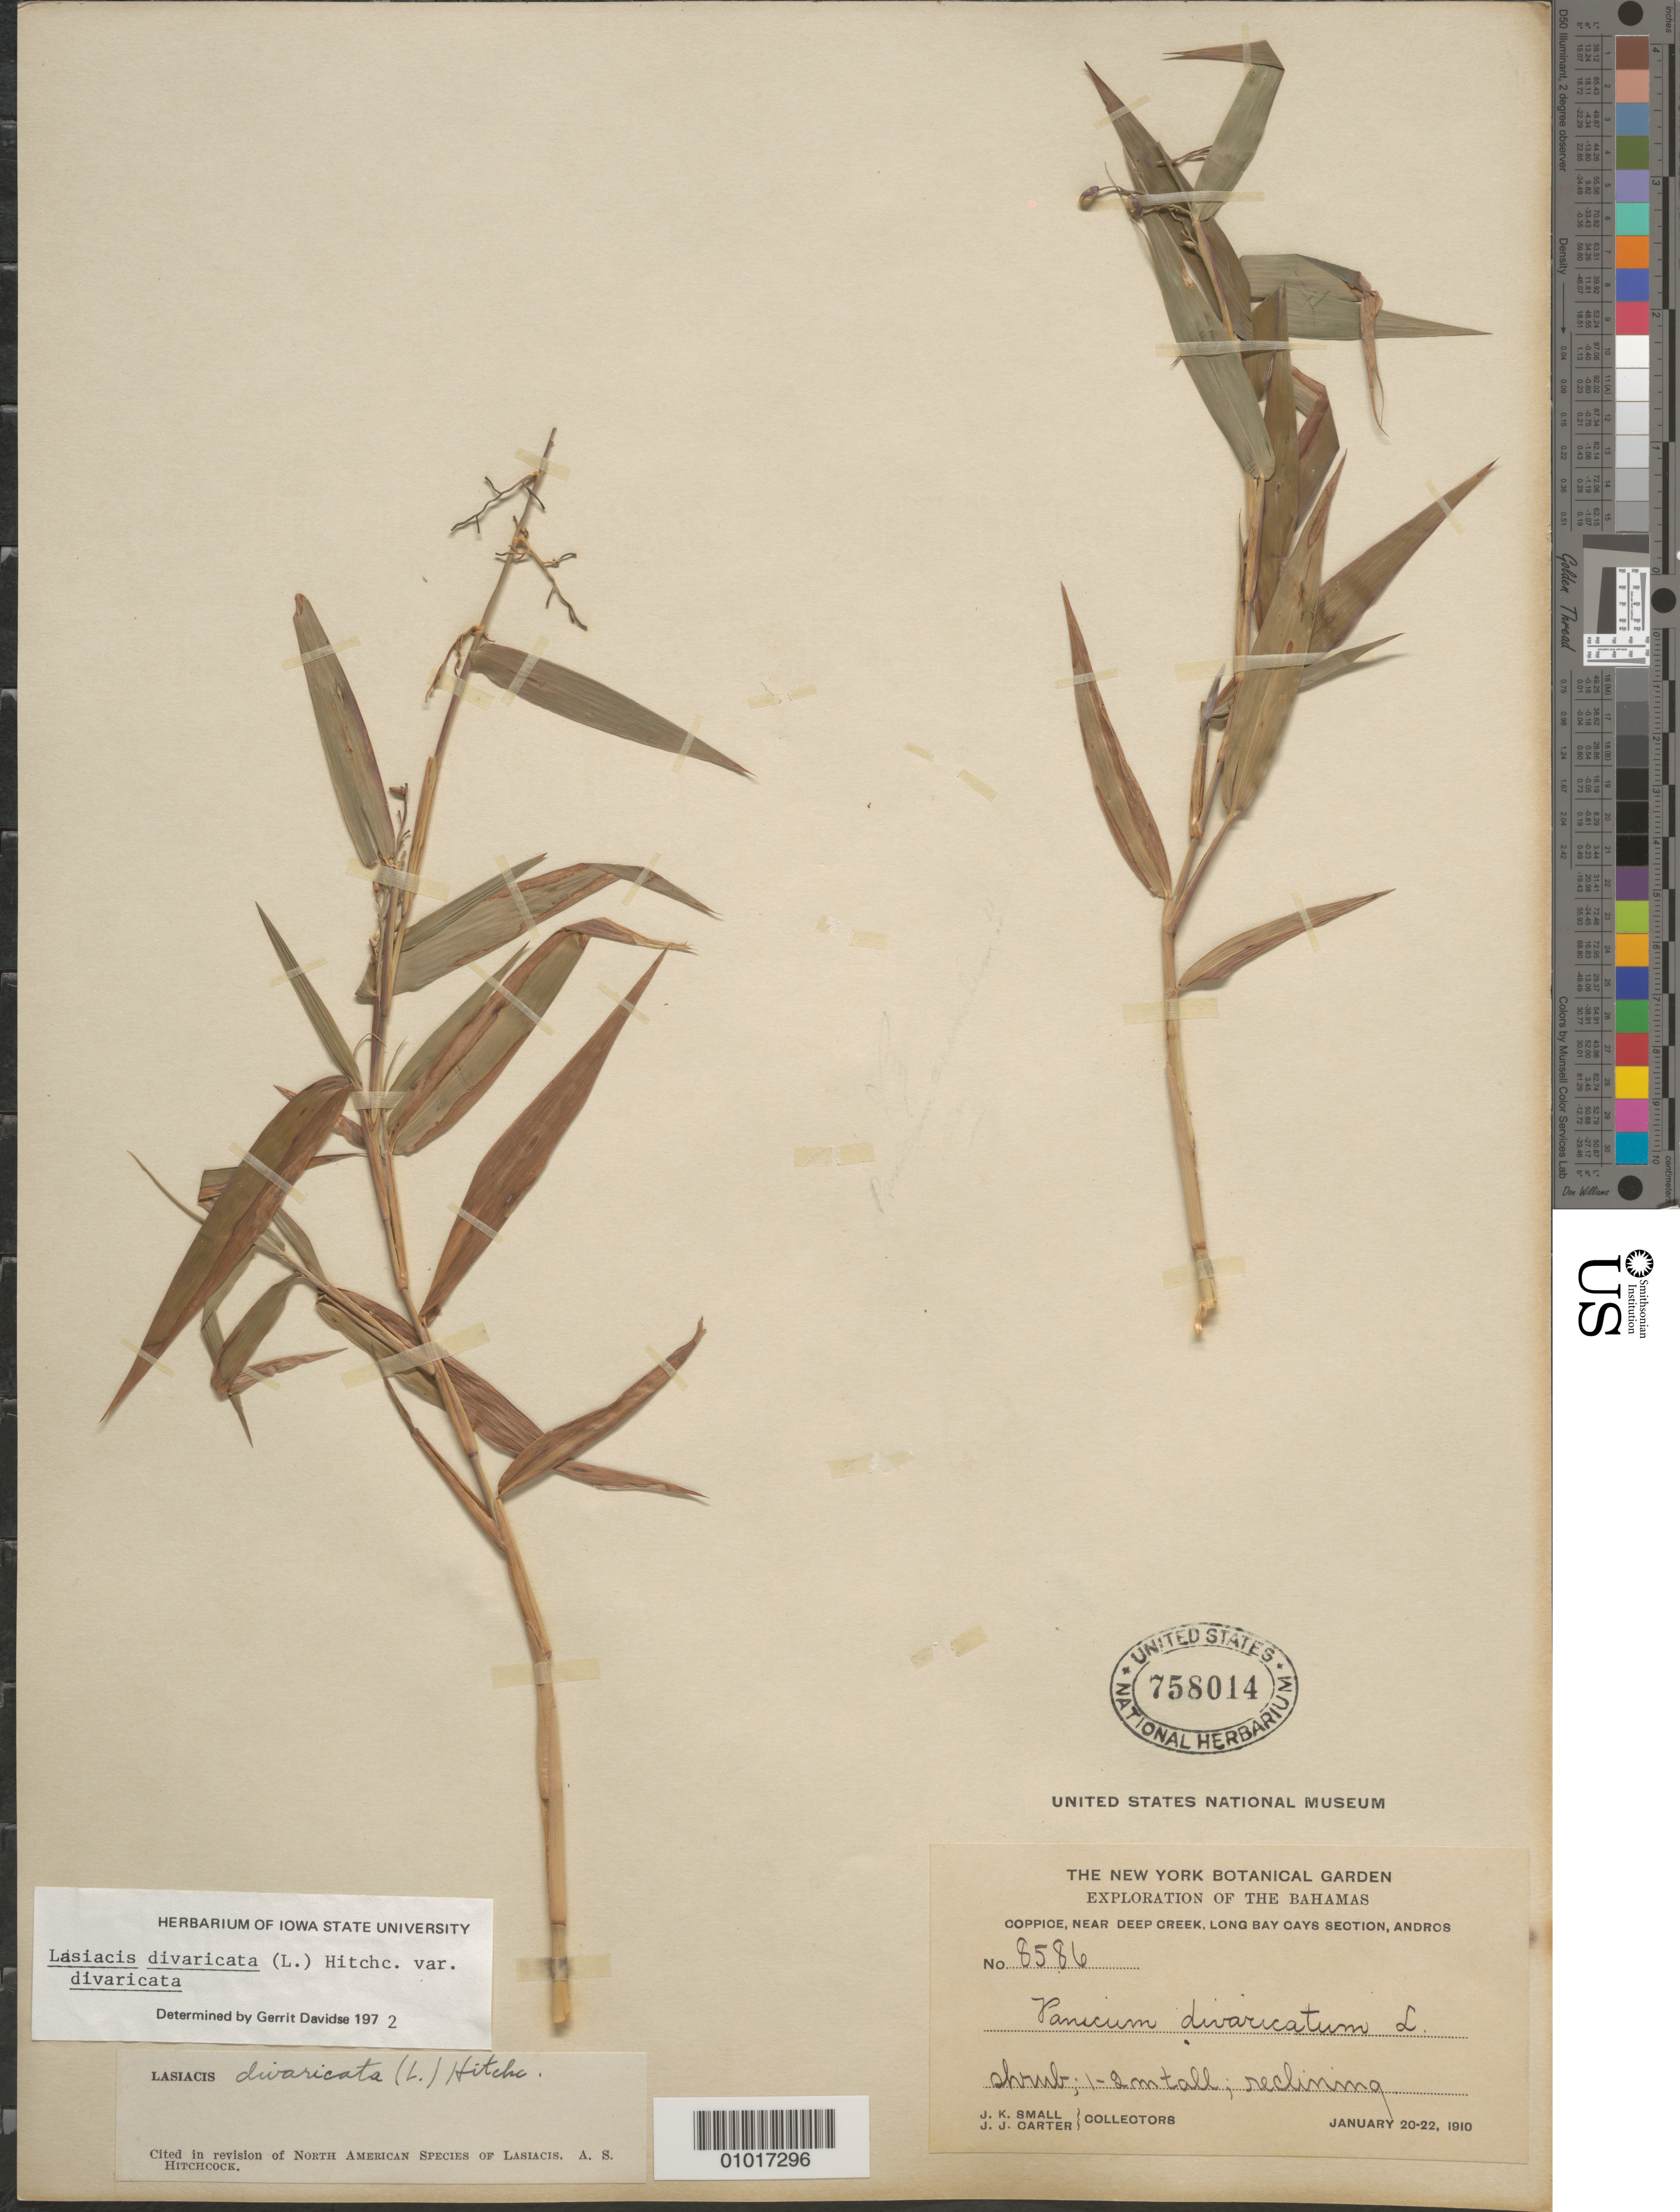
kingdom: Plantae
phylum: Tracheophyta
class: Liliopsida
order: Poales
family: Poaceae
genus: Lasiacis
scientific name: Lasiacis divaricata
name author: (L.) Hitchc.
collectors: J. K. Small & J. J. Carter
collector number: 8586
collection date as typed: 20 Dec 1910 to 22 Dec 1910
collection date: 1910-12-20/1910-12-22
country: Bahamas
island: Andros I.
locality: Coppice, near deep creek, long bay cays section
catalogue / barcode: US 758014